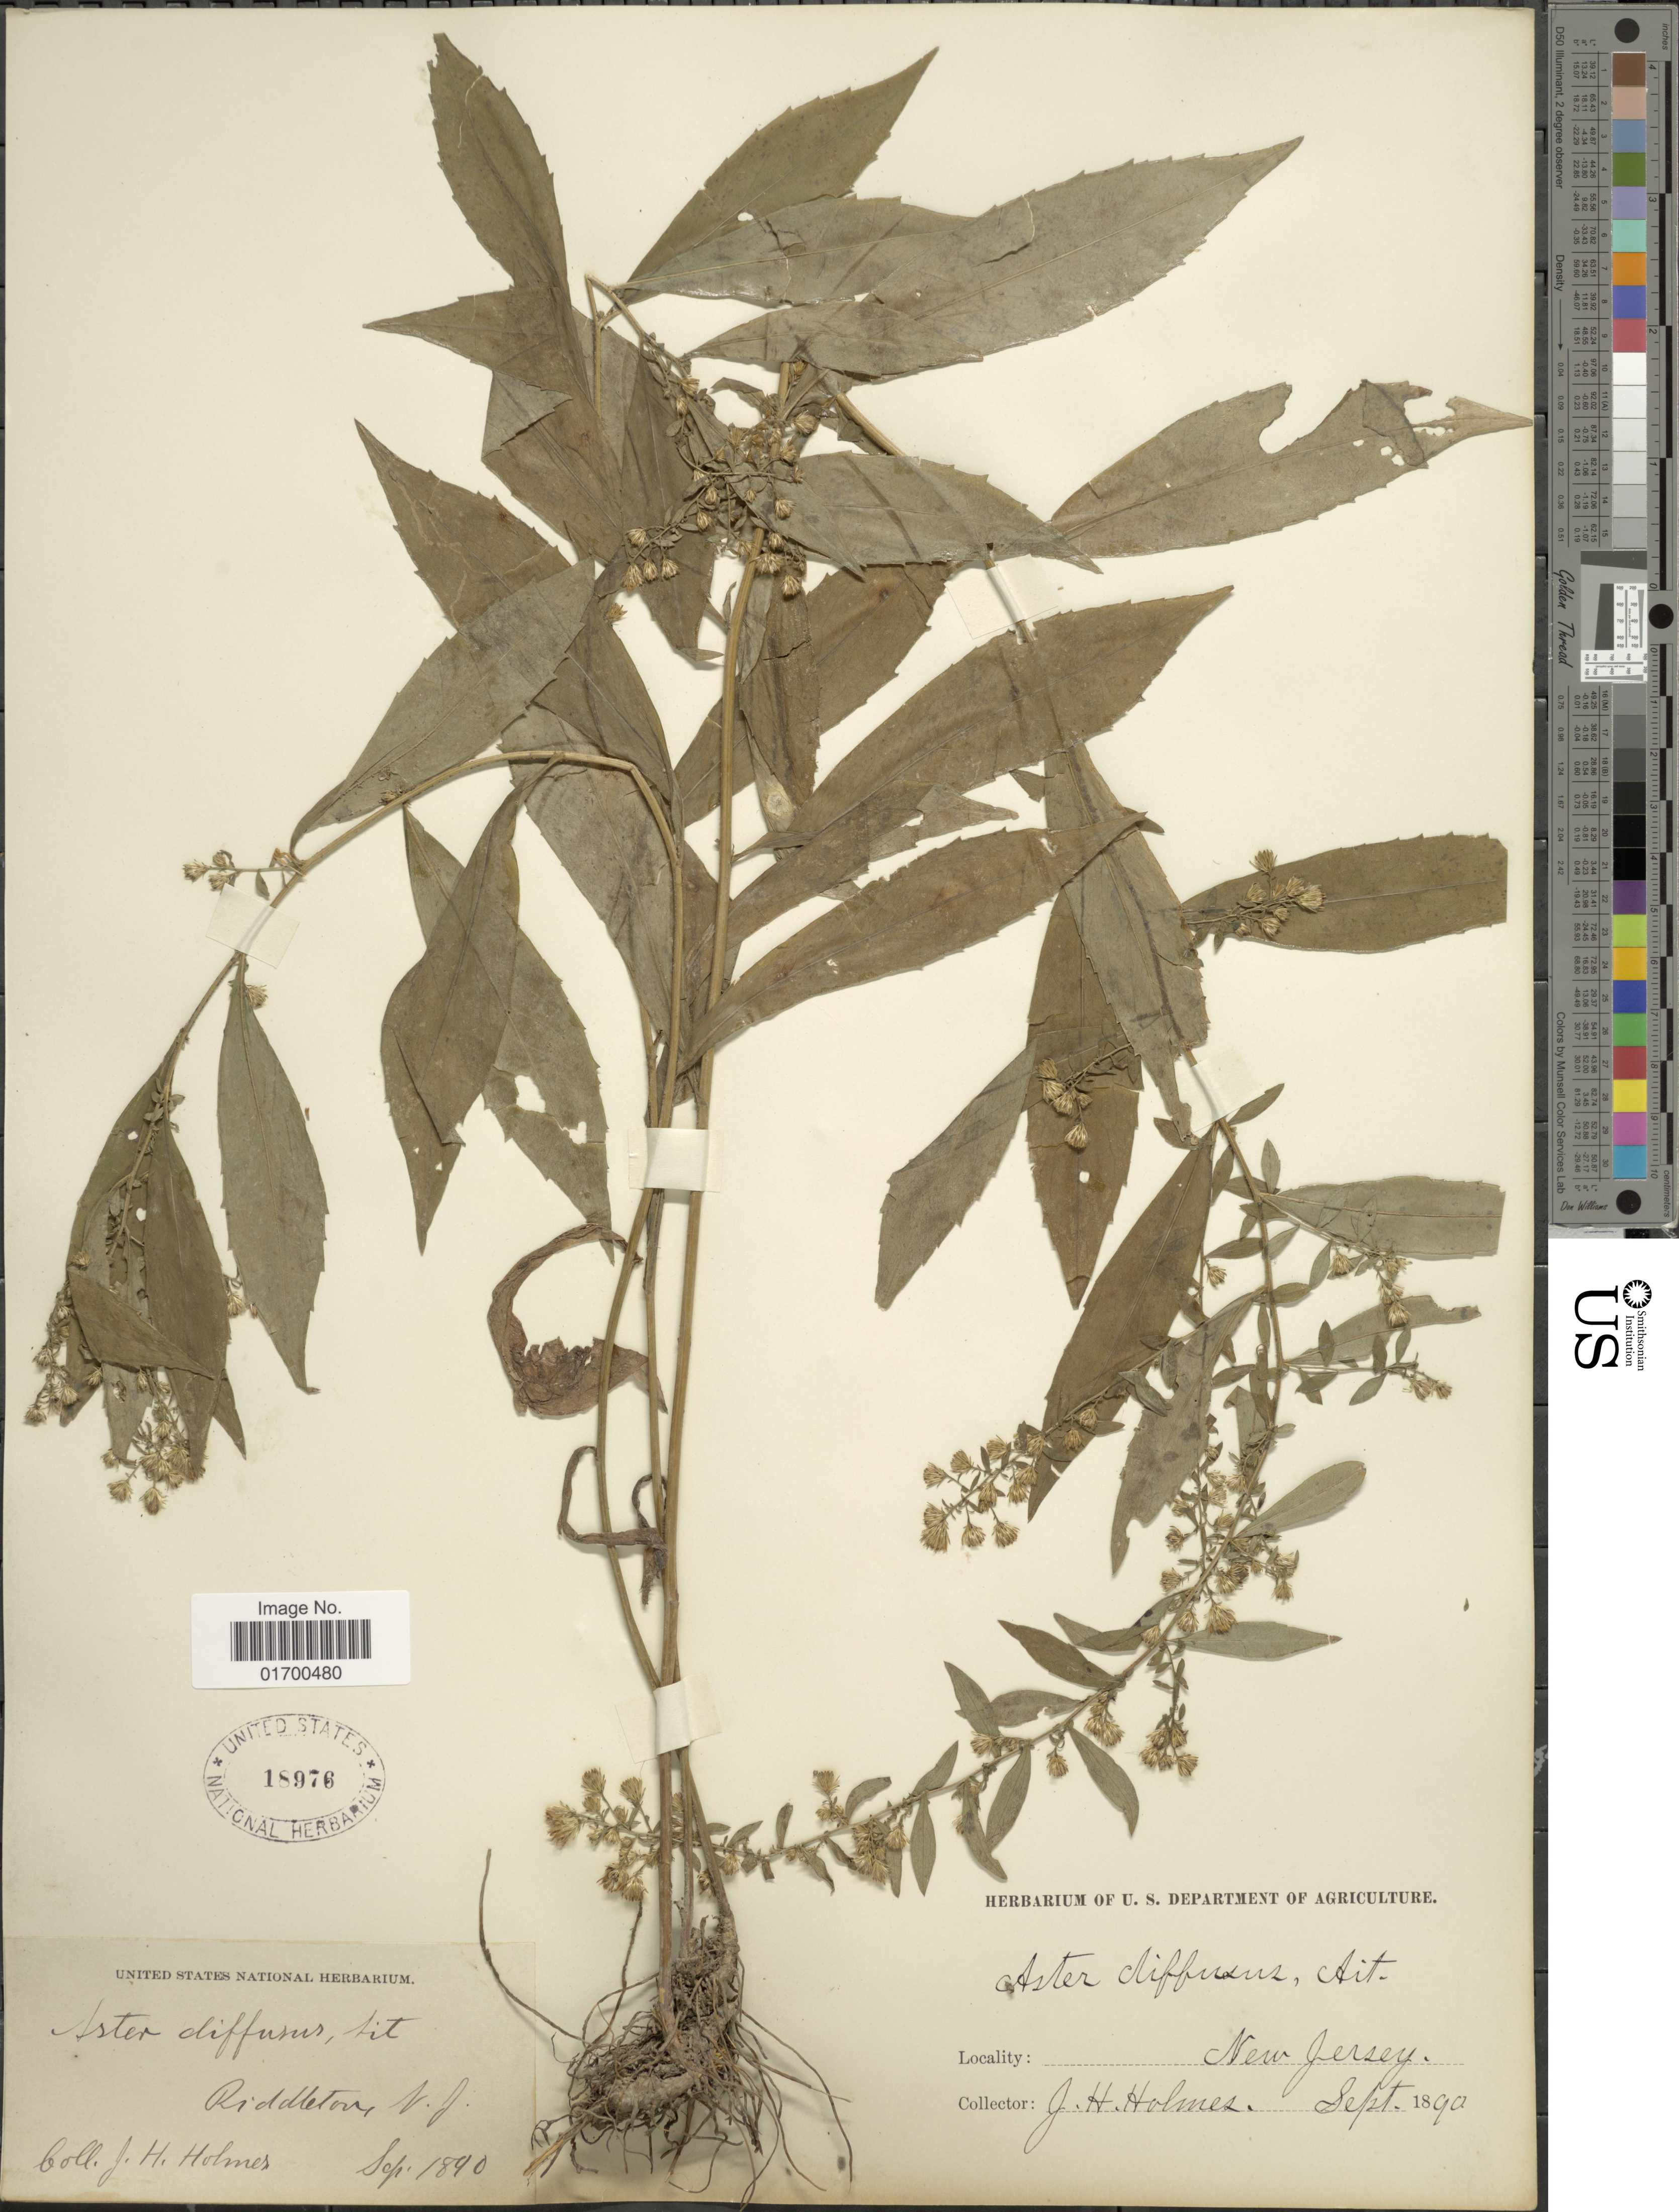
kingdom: Plantae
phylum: Tracheophyta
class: Magnoliopsida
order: Asterales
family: Asteraceae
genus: Symphyotrichum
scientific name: Symphyotrichum lateriflorum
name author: (L.) Á. Löve & D. Löve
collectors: J. Holmes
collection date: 1890-09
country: United States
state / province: New Jersey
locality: Riddleton, N. J.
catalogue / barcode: US 18976